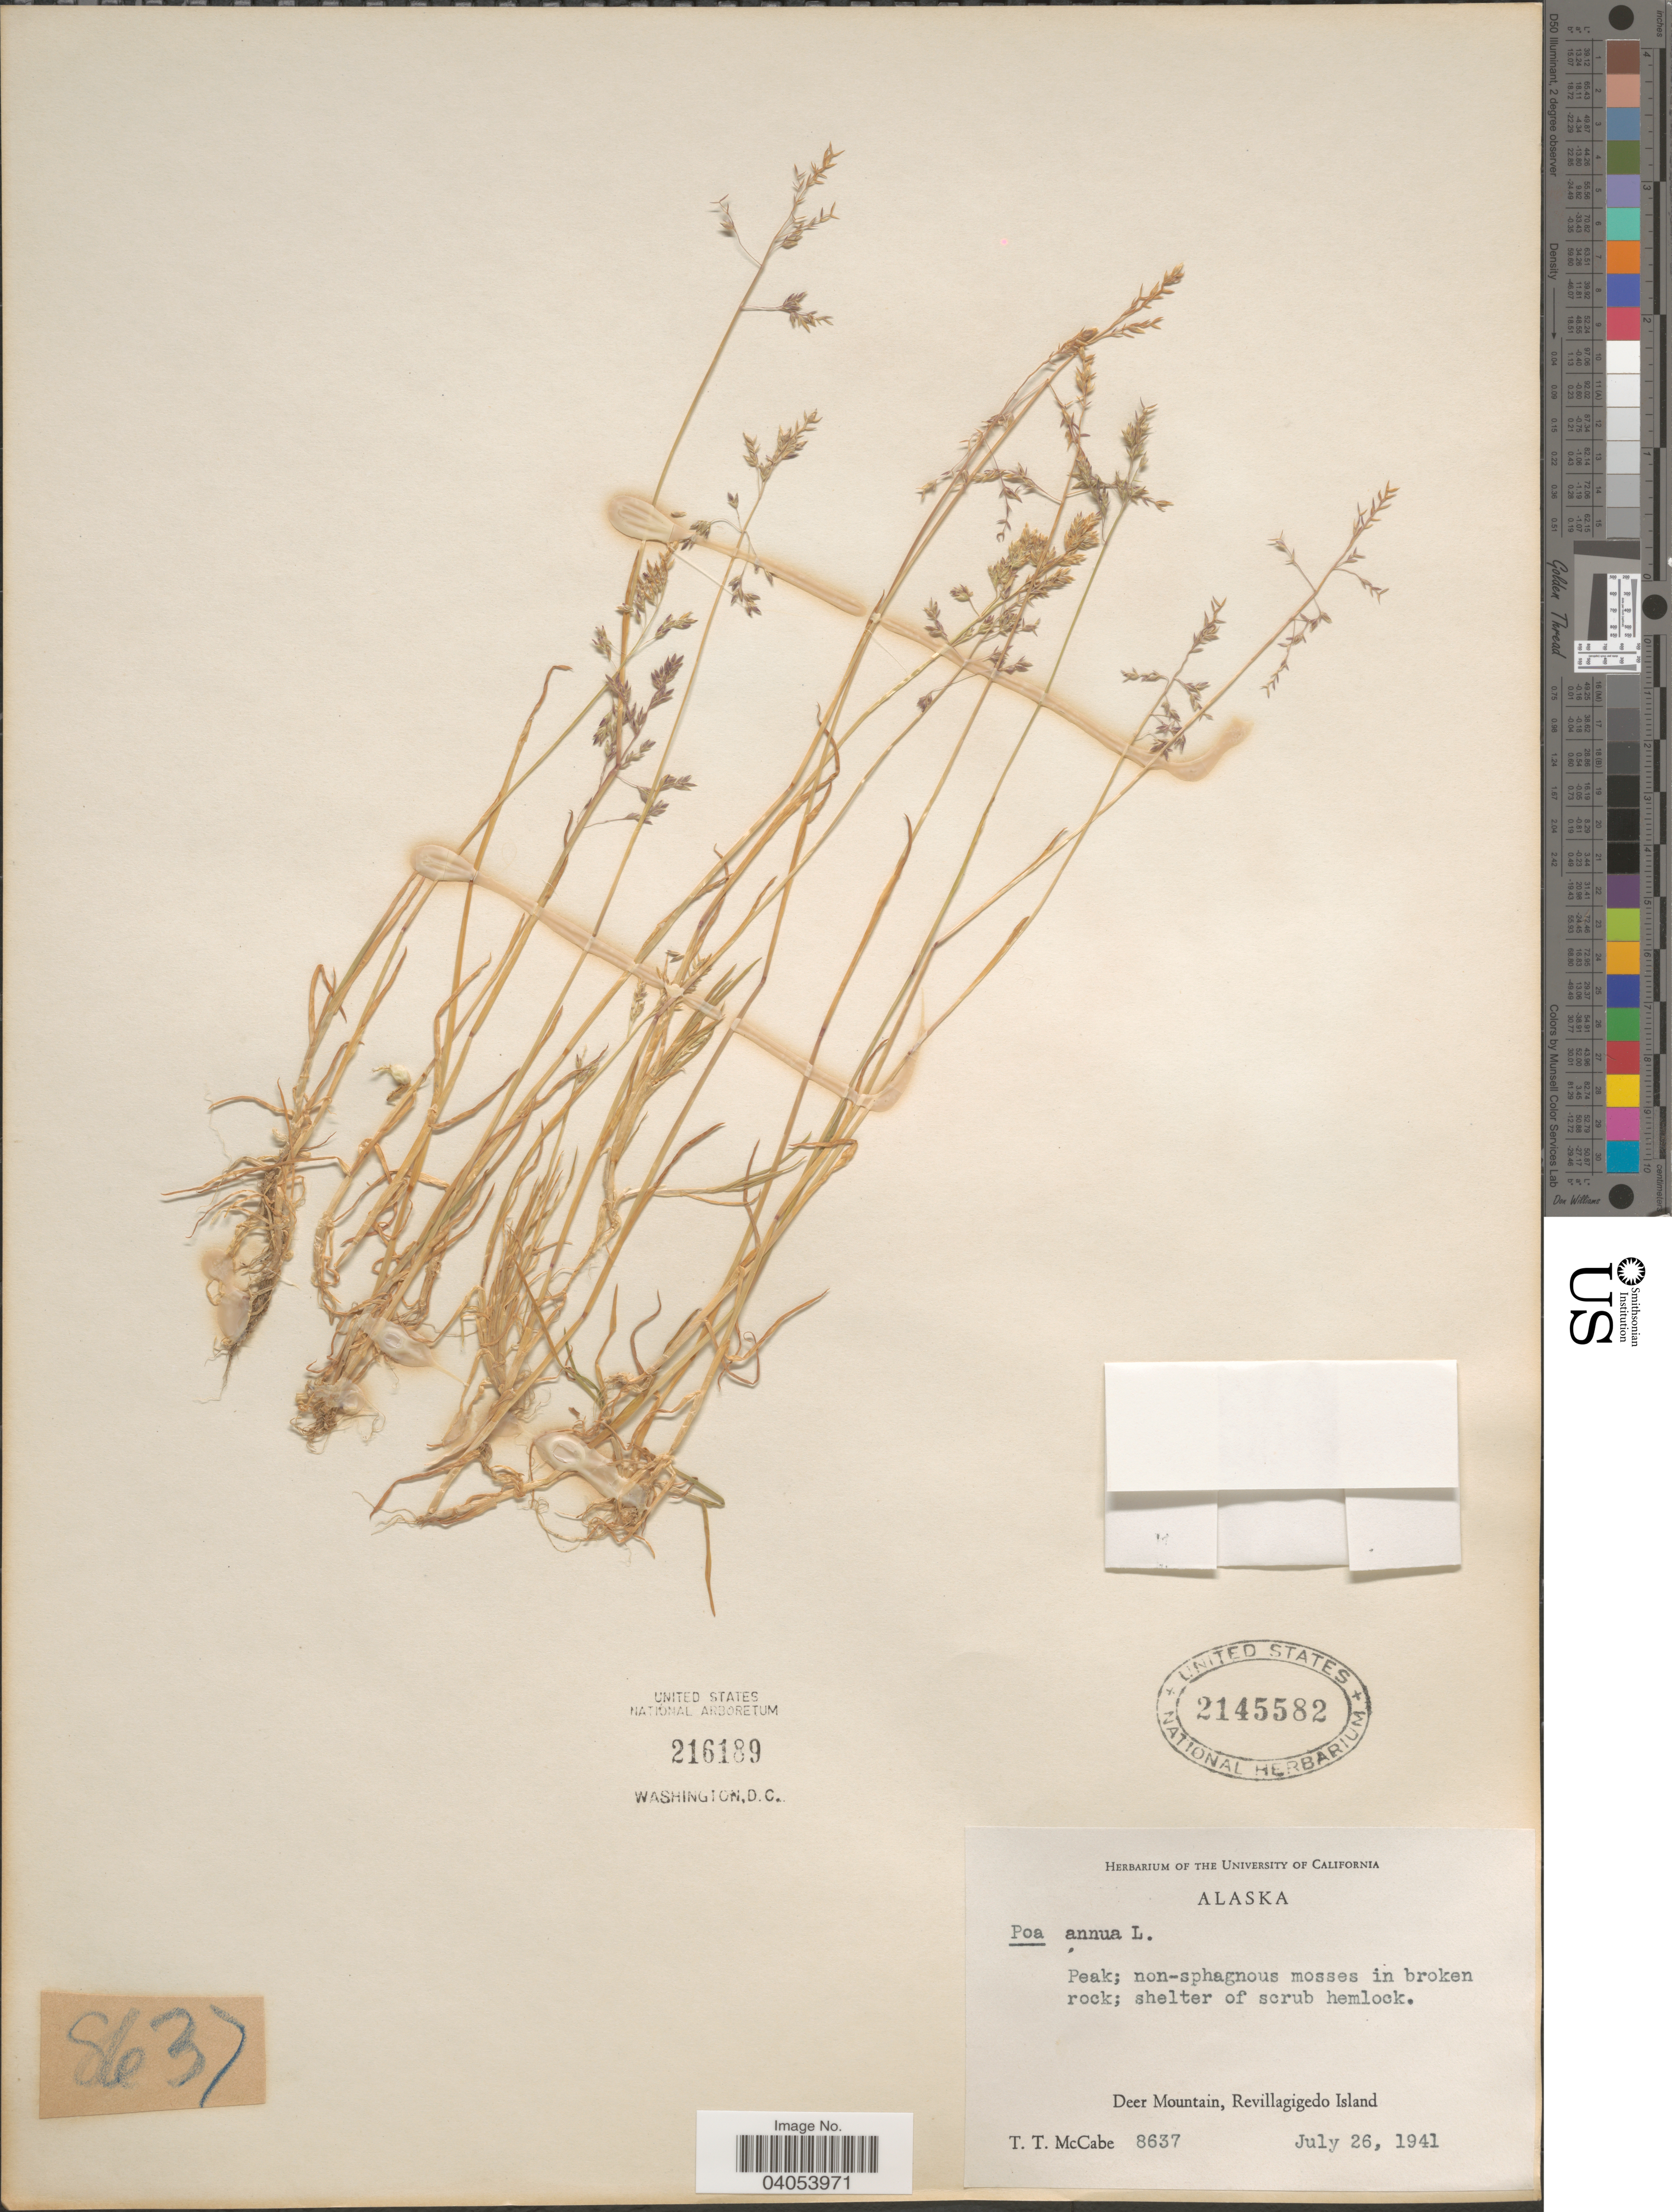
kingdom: Plantae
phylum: Tracheophyta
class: Liliopsida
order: Poales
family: Poaceae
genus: Poa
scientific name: Poa annua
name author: L.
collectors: T. McCabe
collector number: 8637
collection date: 1941-07-26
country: United States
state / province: Alaska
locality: Deer Mountain, Revillagigedo Island.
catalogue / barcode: US 2145582